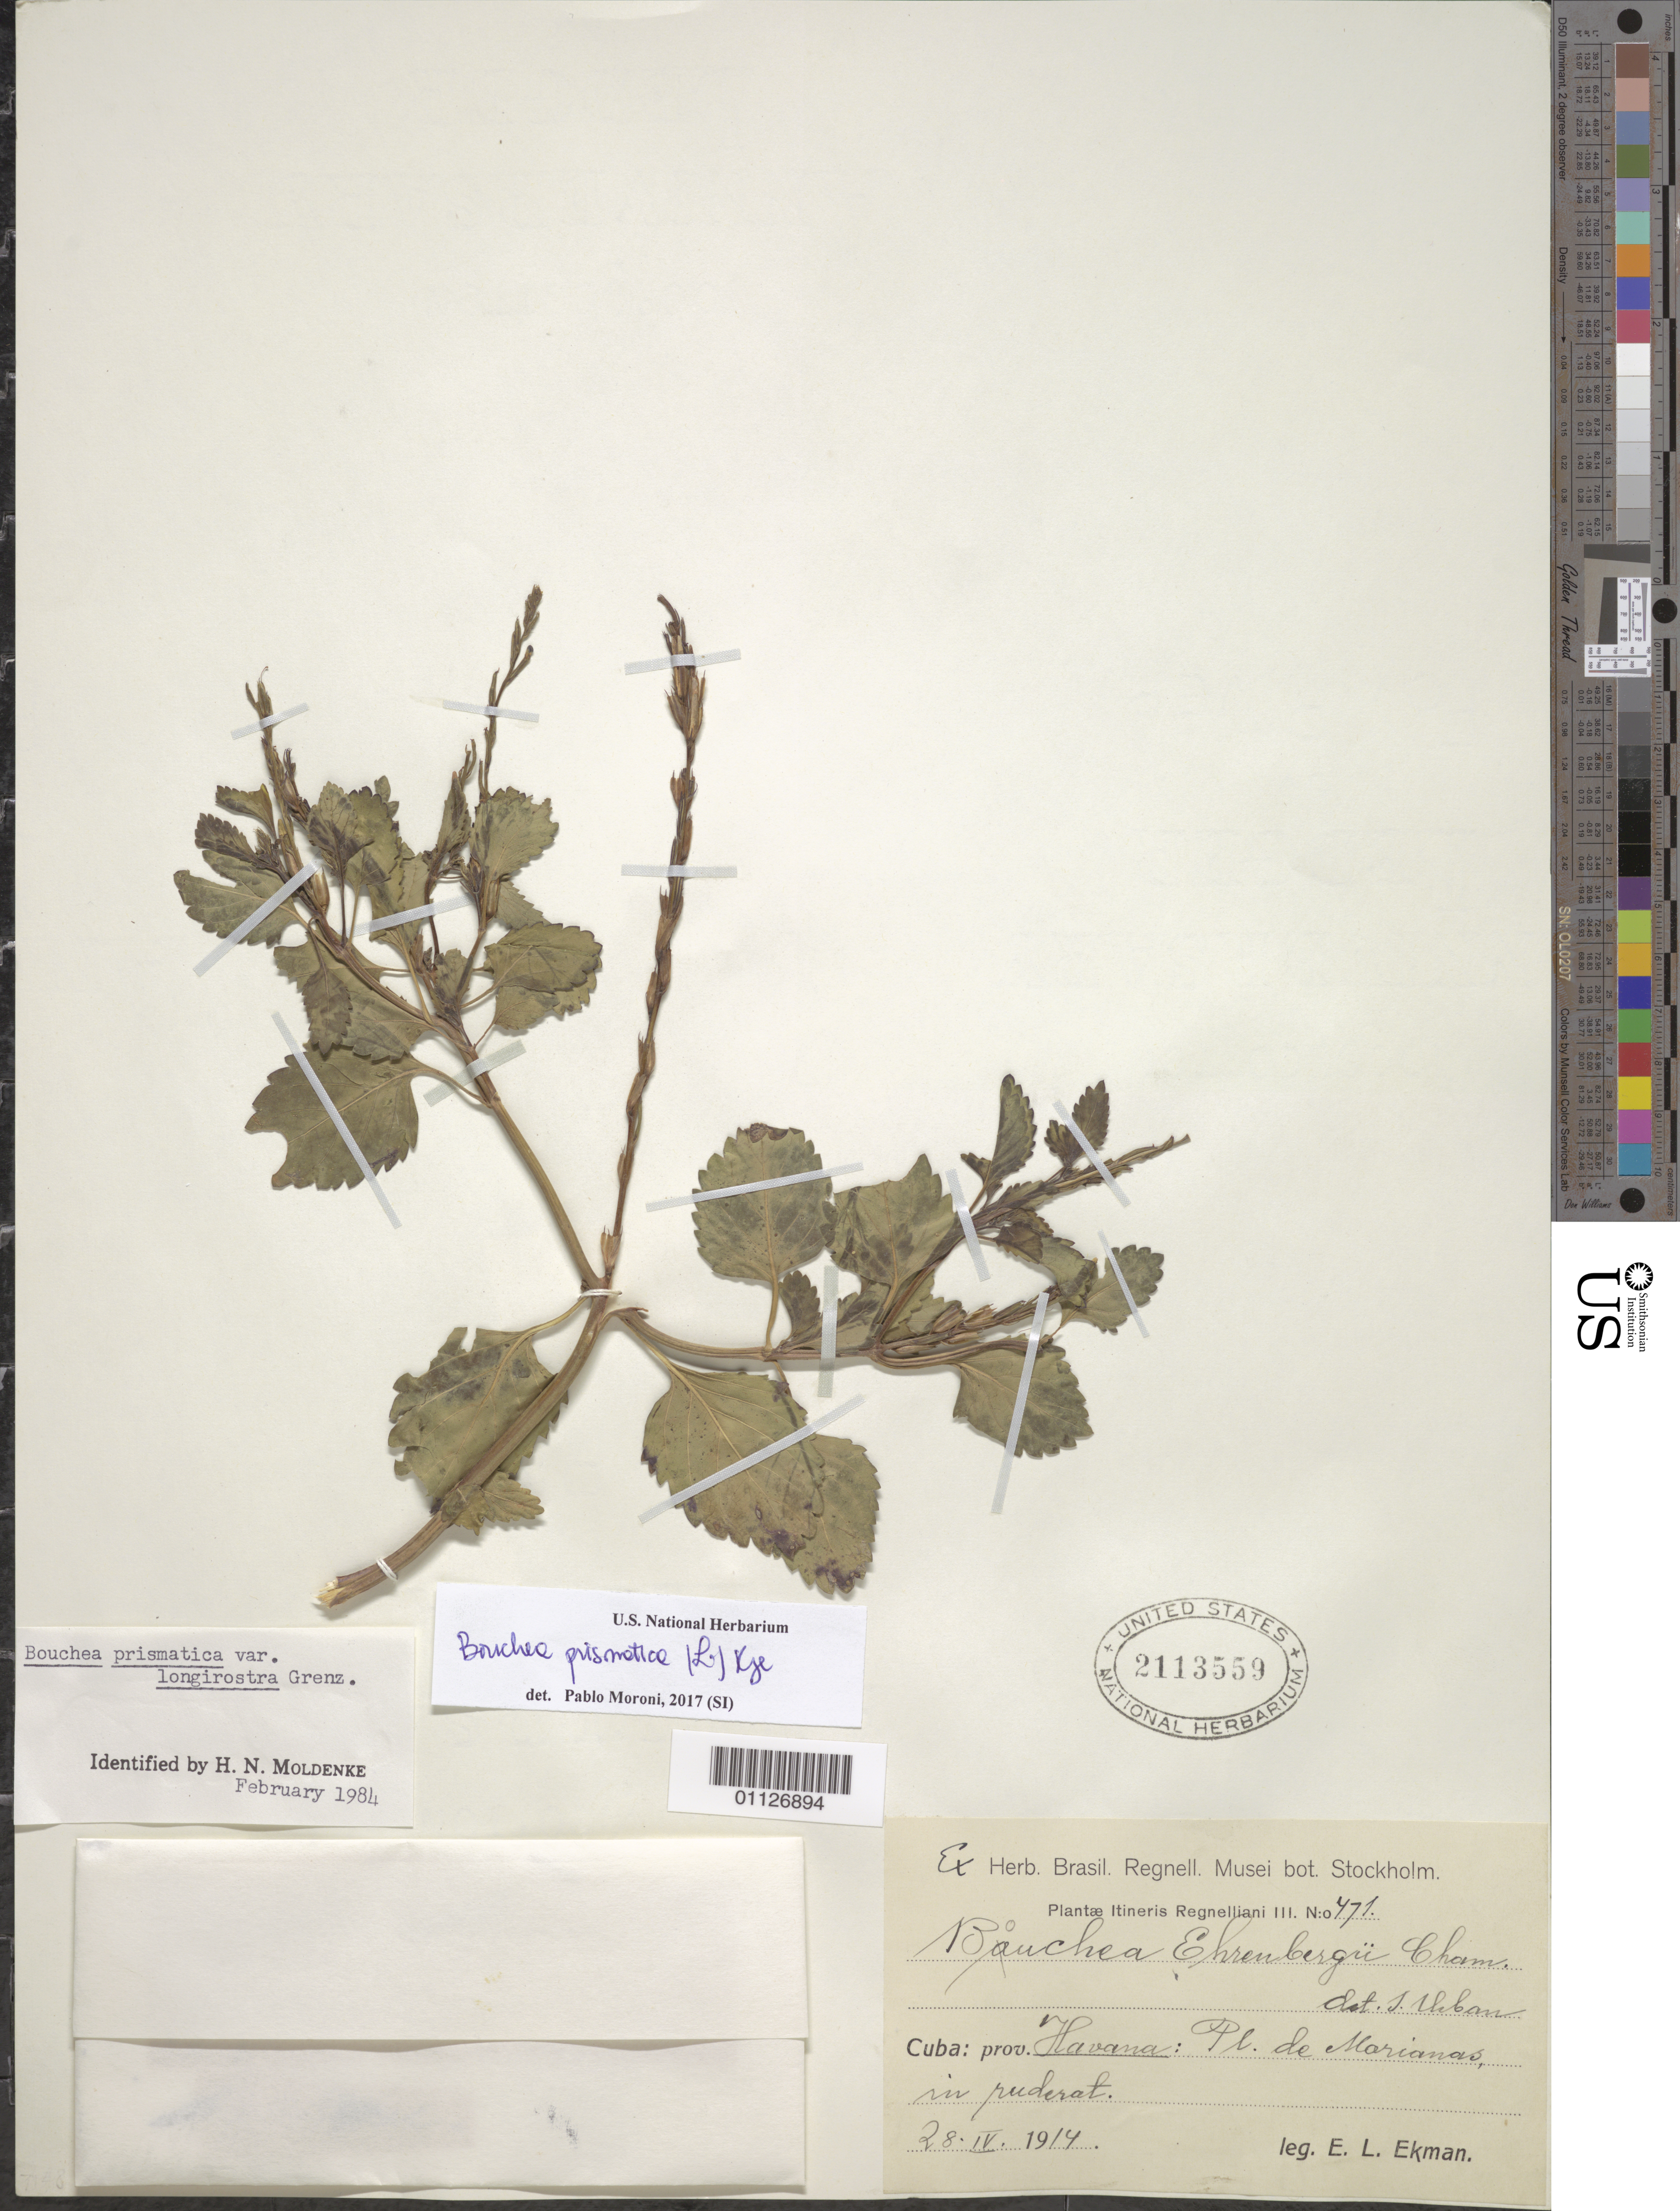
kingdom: Plantae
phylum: Tracheophyta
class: Magnoliopsida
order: Lamiales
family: Verbenaceae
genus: Bouchea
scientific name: Bouchea prismatica var. longirostra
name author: Grenzeb.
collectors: E. L. Ekman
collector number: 471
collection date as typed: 28 Apr 1914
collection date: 1914-04-28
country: Cuba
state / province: La Habana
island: Cuba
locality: Pl de Marianas in puderat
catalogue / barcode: US 2113559